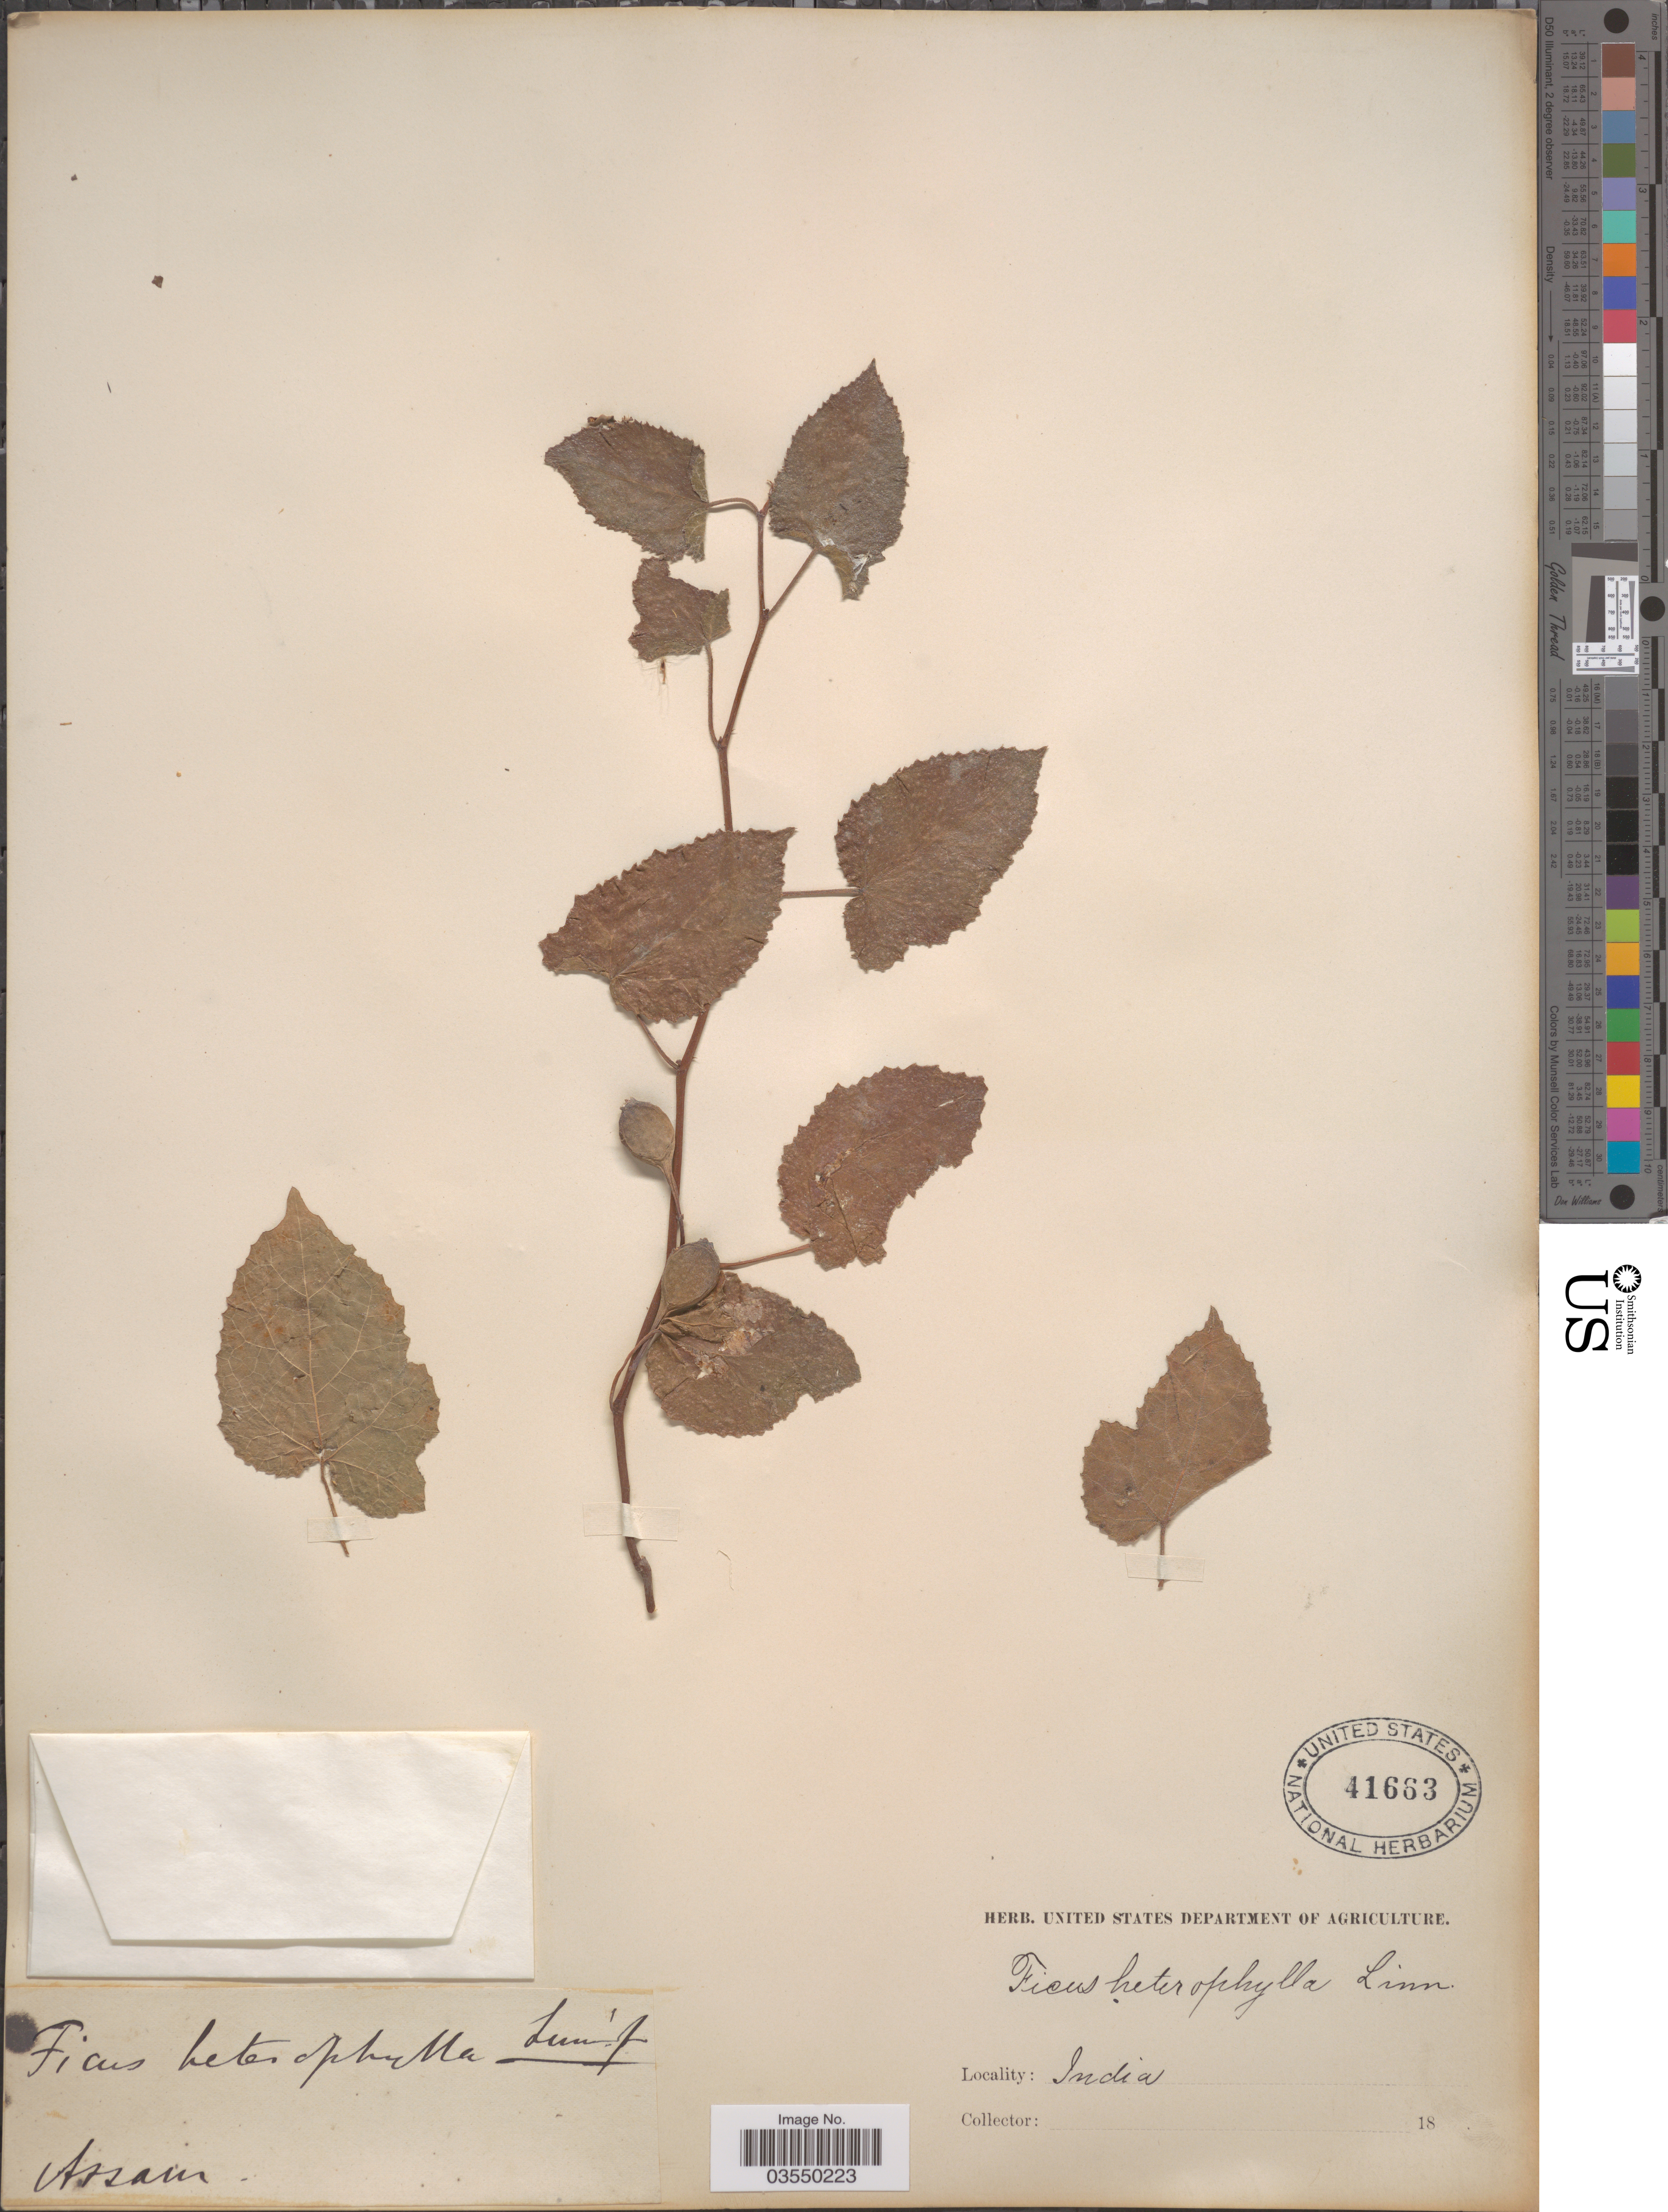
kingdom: Plantae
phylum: Tracheophyta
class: Magnoliopsida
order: Rosales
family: Moraceae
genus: Ficus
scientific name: Ficus heterophylla var. heterophylla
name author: L. f.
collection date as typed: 18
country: India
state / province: Assam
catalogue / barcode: US 41663